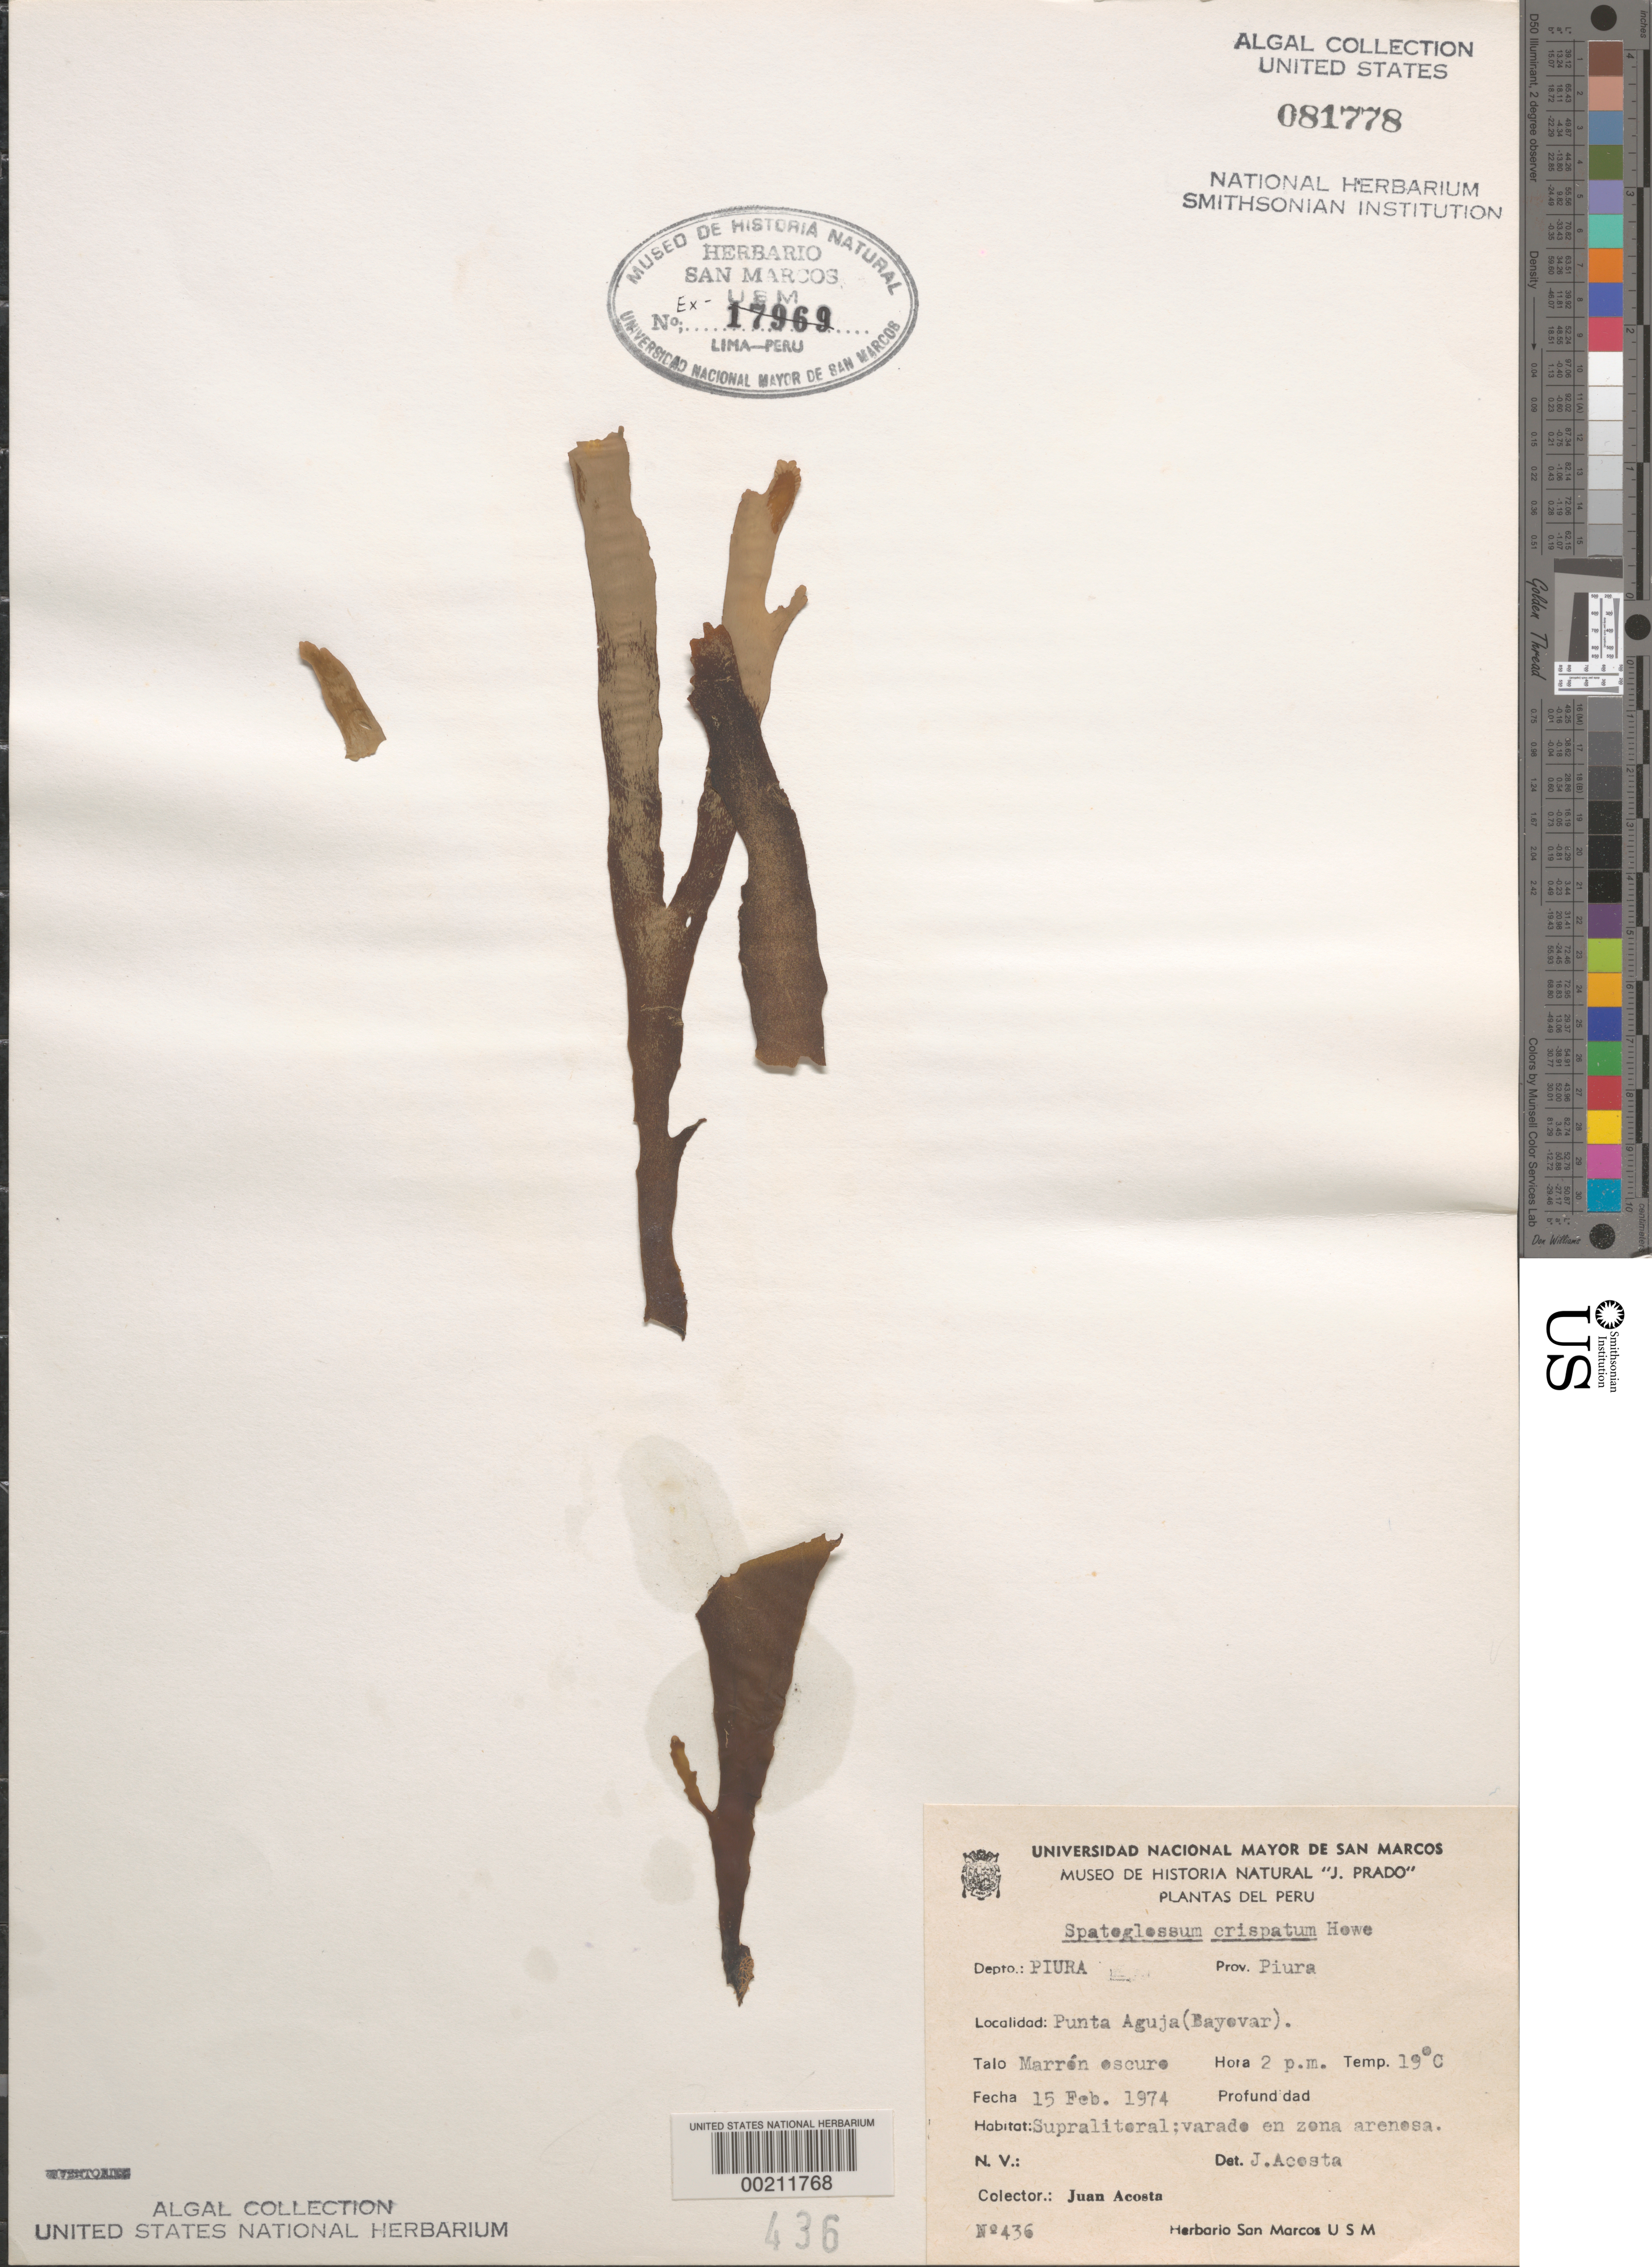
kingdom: Chromista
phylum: Ochrophyta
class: Phaeophyceae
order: Dictyotales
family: Dictyotaceae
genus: Spatoglossum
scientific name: Spatoglossum crispatum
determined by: Acosta, J.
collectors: J. Acosta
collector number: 436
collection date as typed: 15 Feb 1974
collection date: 1974-02-15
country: Peru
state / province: Piura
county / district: Piura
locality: Punta Aguja (Bayovar), Piura Province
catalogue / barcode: US 81778